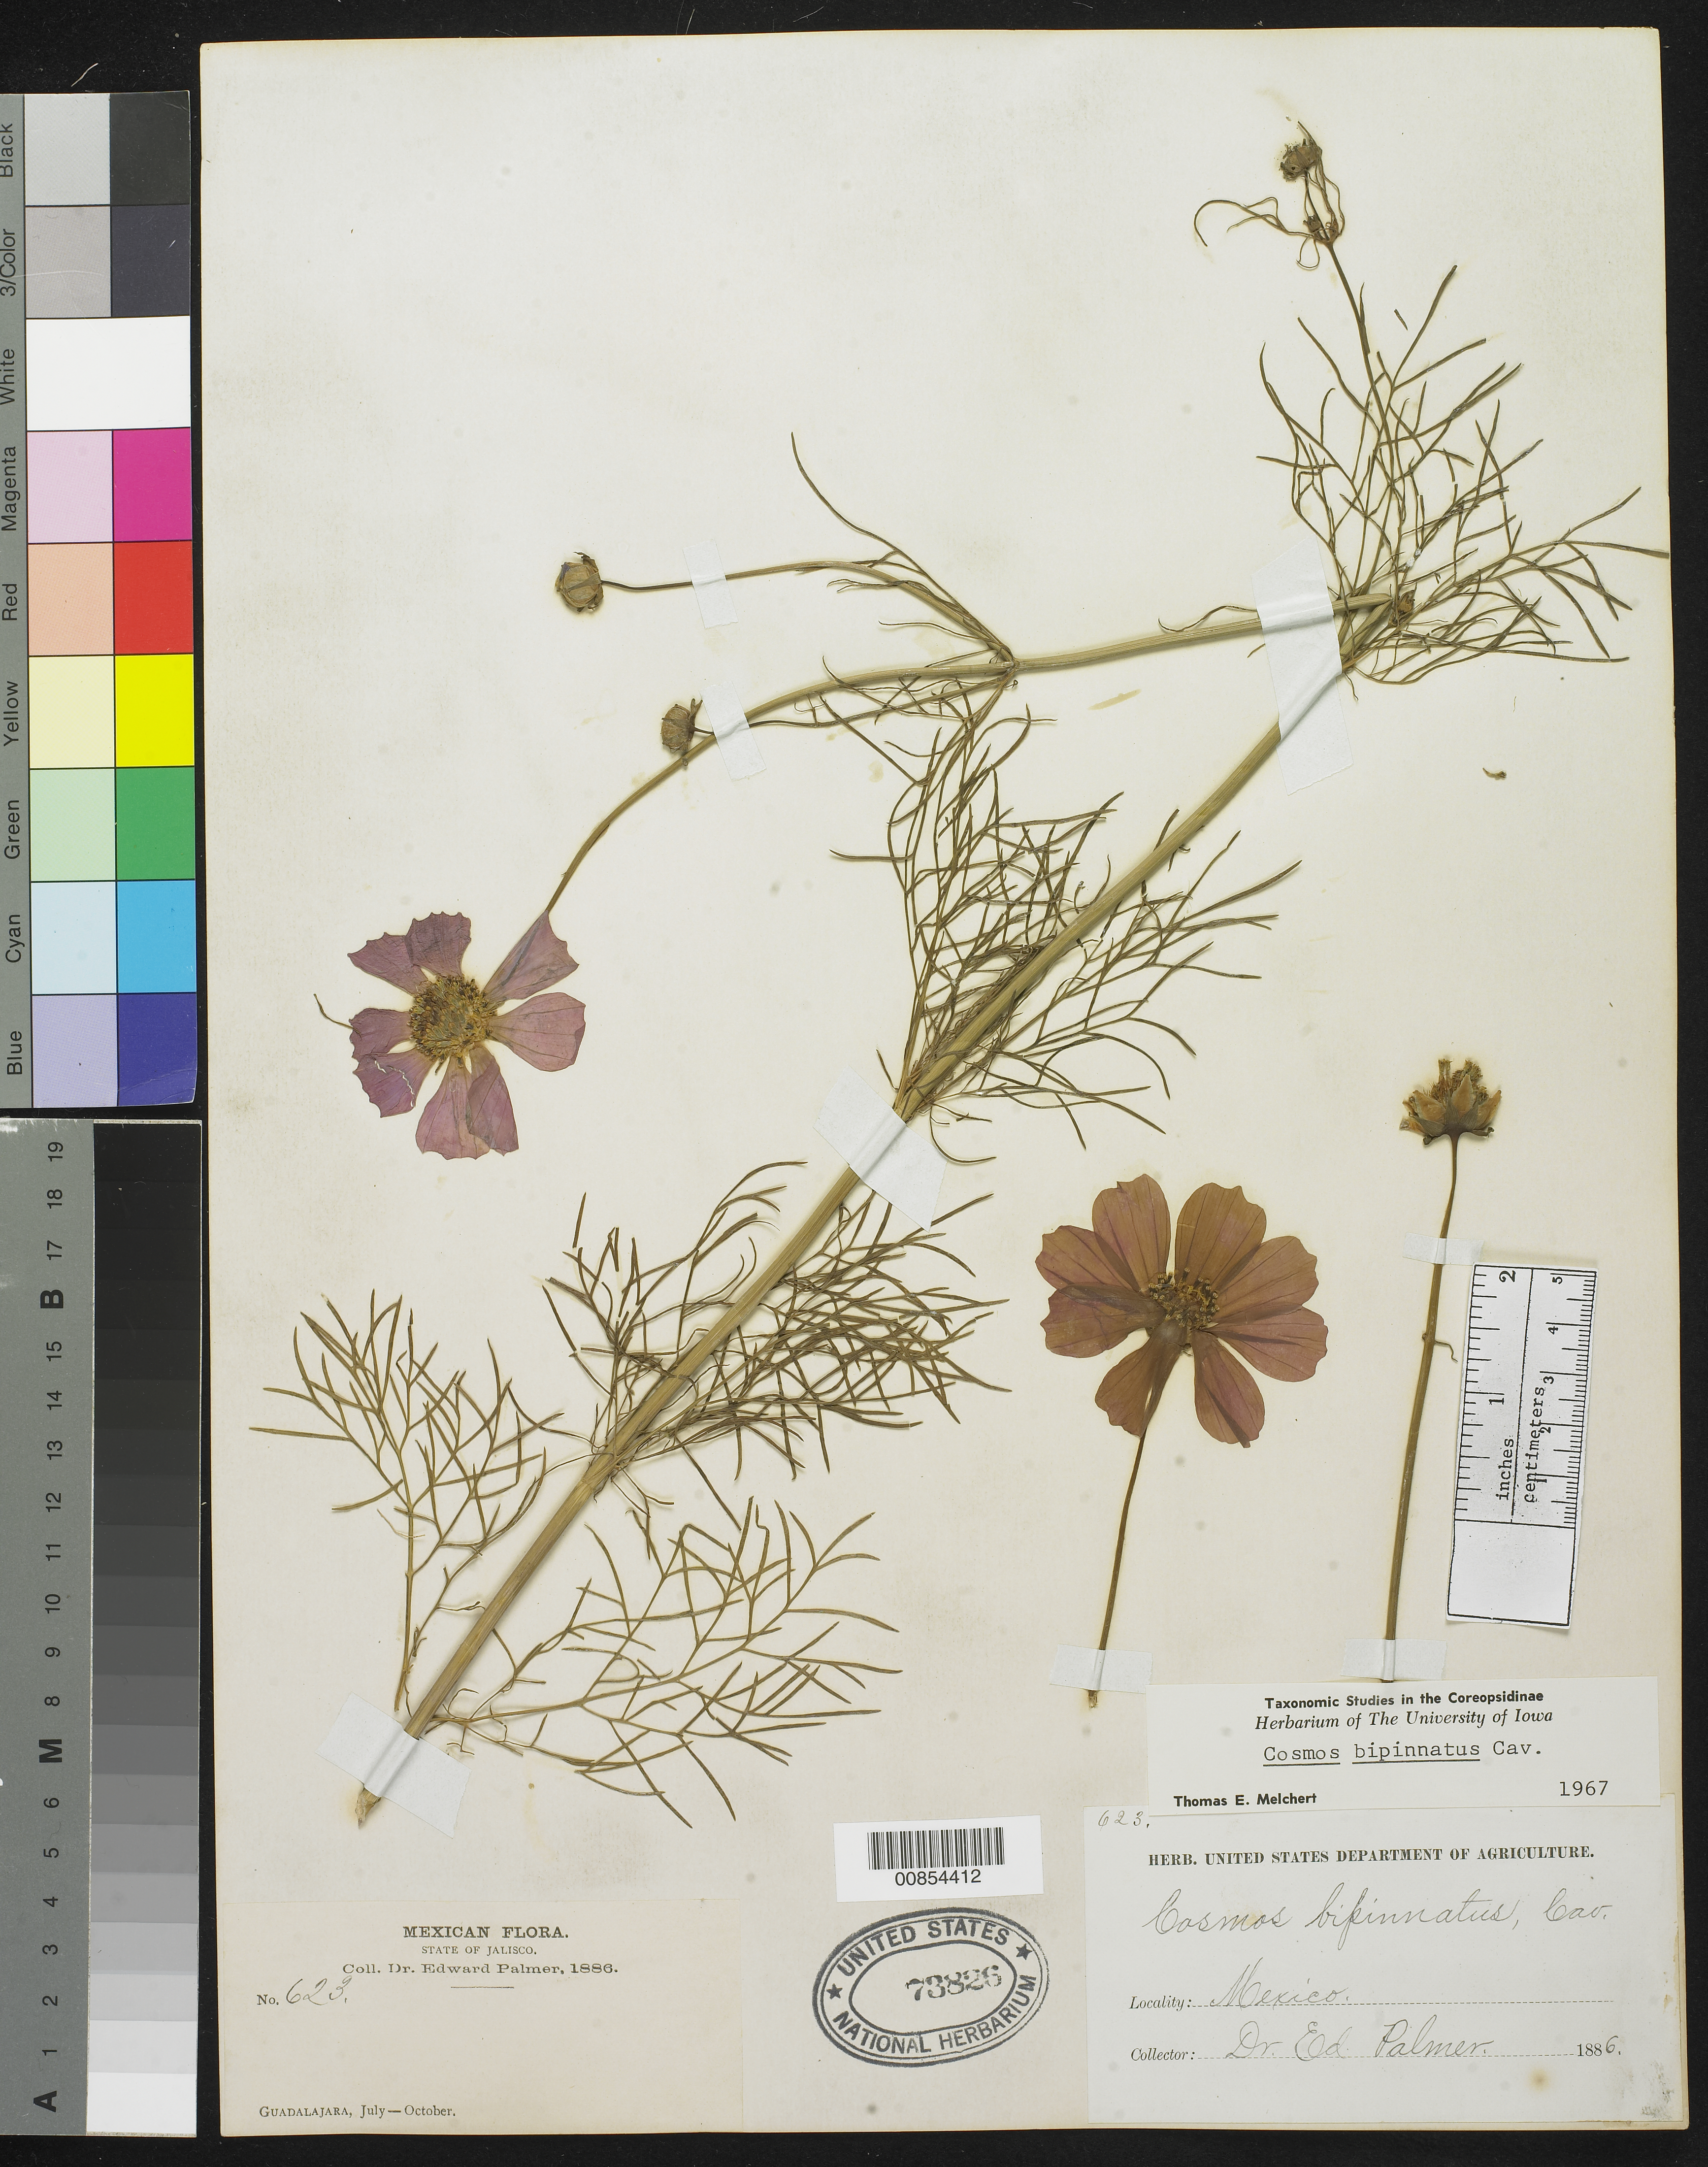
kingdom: Plantae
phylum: Tracheophyta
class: Magnoliopsida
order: Asterales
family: Asteraceae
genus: Cosmos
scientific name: Cosmos bipinnatus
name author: Cav.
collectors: E. Palmer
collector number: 623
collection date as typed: Jul 1886 to -- Oct 1886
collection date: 1886-07/1886-10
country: Mexico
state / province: Jalisco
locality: Guadalajara, Jalisco.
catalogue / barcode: US 73826